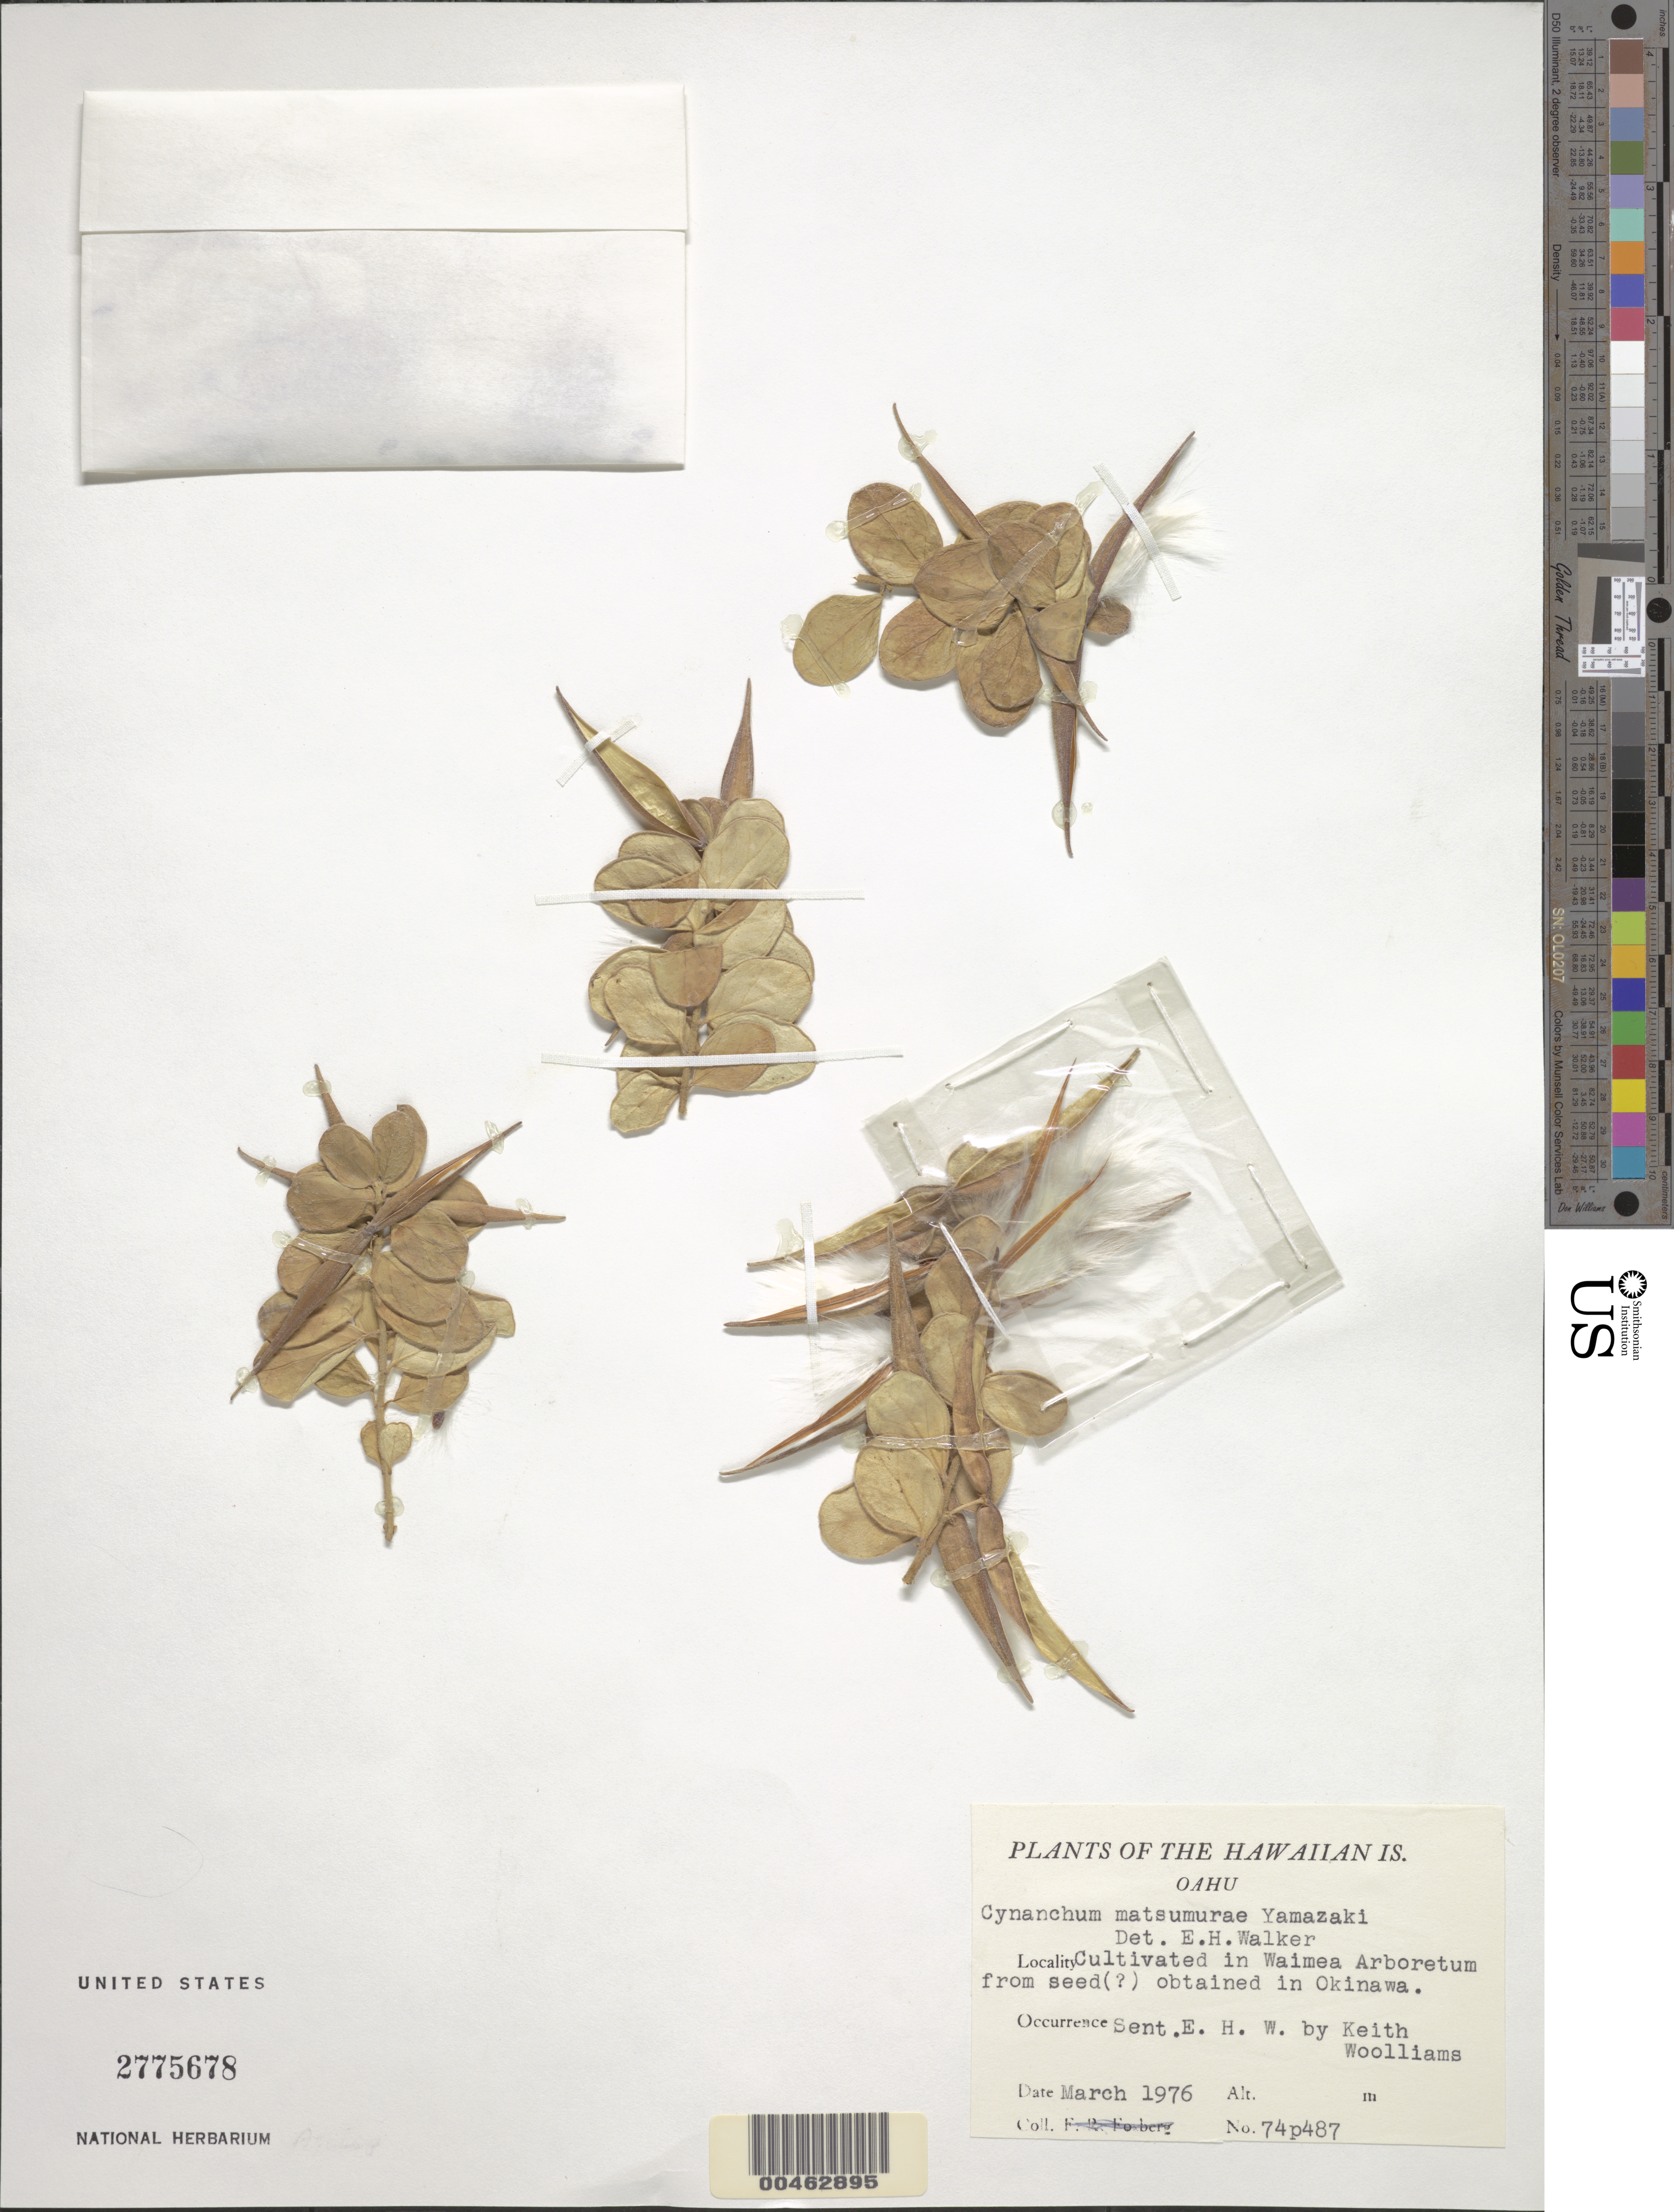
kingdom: Plantae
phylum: Tracheophyta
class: Magnoliopsida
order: Gentianales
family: Apocynaceae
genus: Cynanchum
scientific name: Cynanchum matsumurae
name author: T. Yamaz.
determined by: Walker, E. H.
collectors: K. Woolliams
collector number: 74p487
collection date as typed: Mar 1976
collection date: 1976-03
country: United States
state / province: Hawaii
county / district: Honolulu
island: Oahu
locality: Waimea Arboretum, obtained in Okinawa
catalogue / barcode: US 2775678